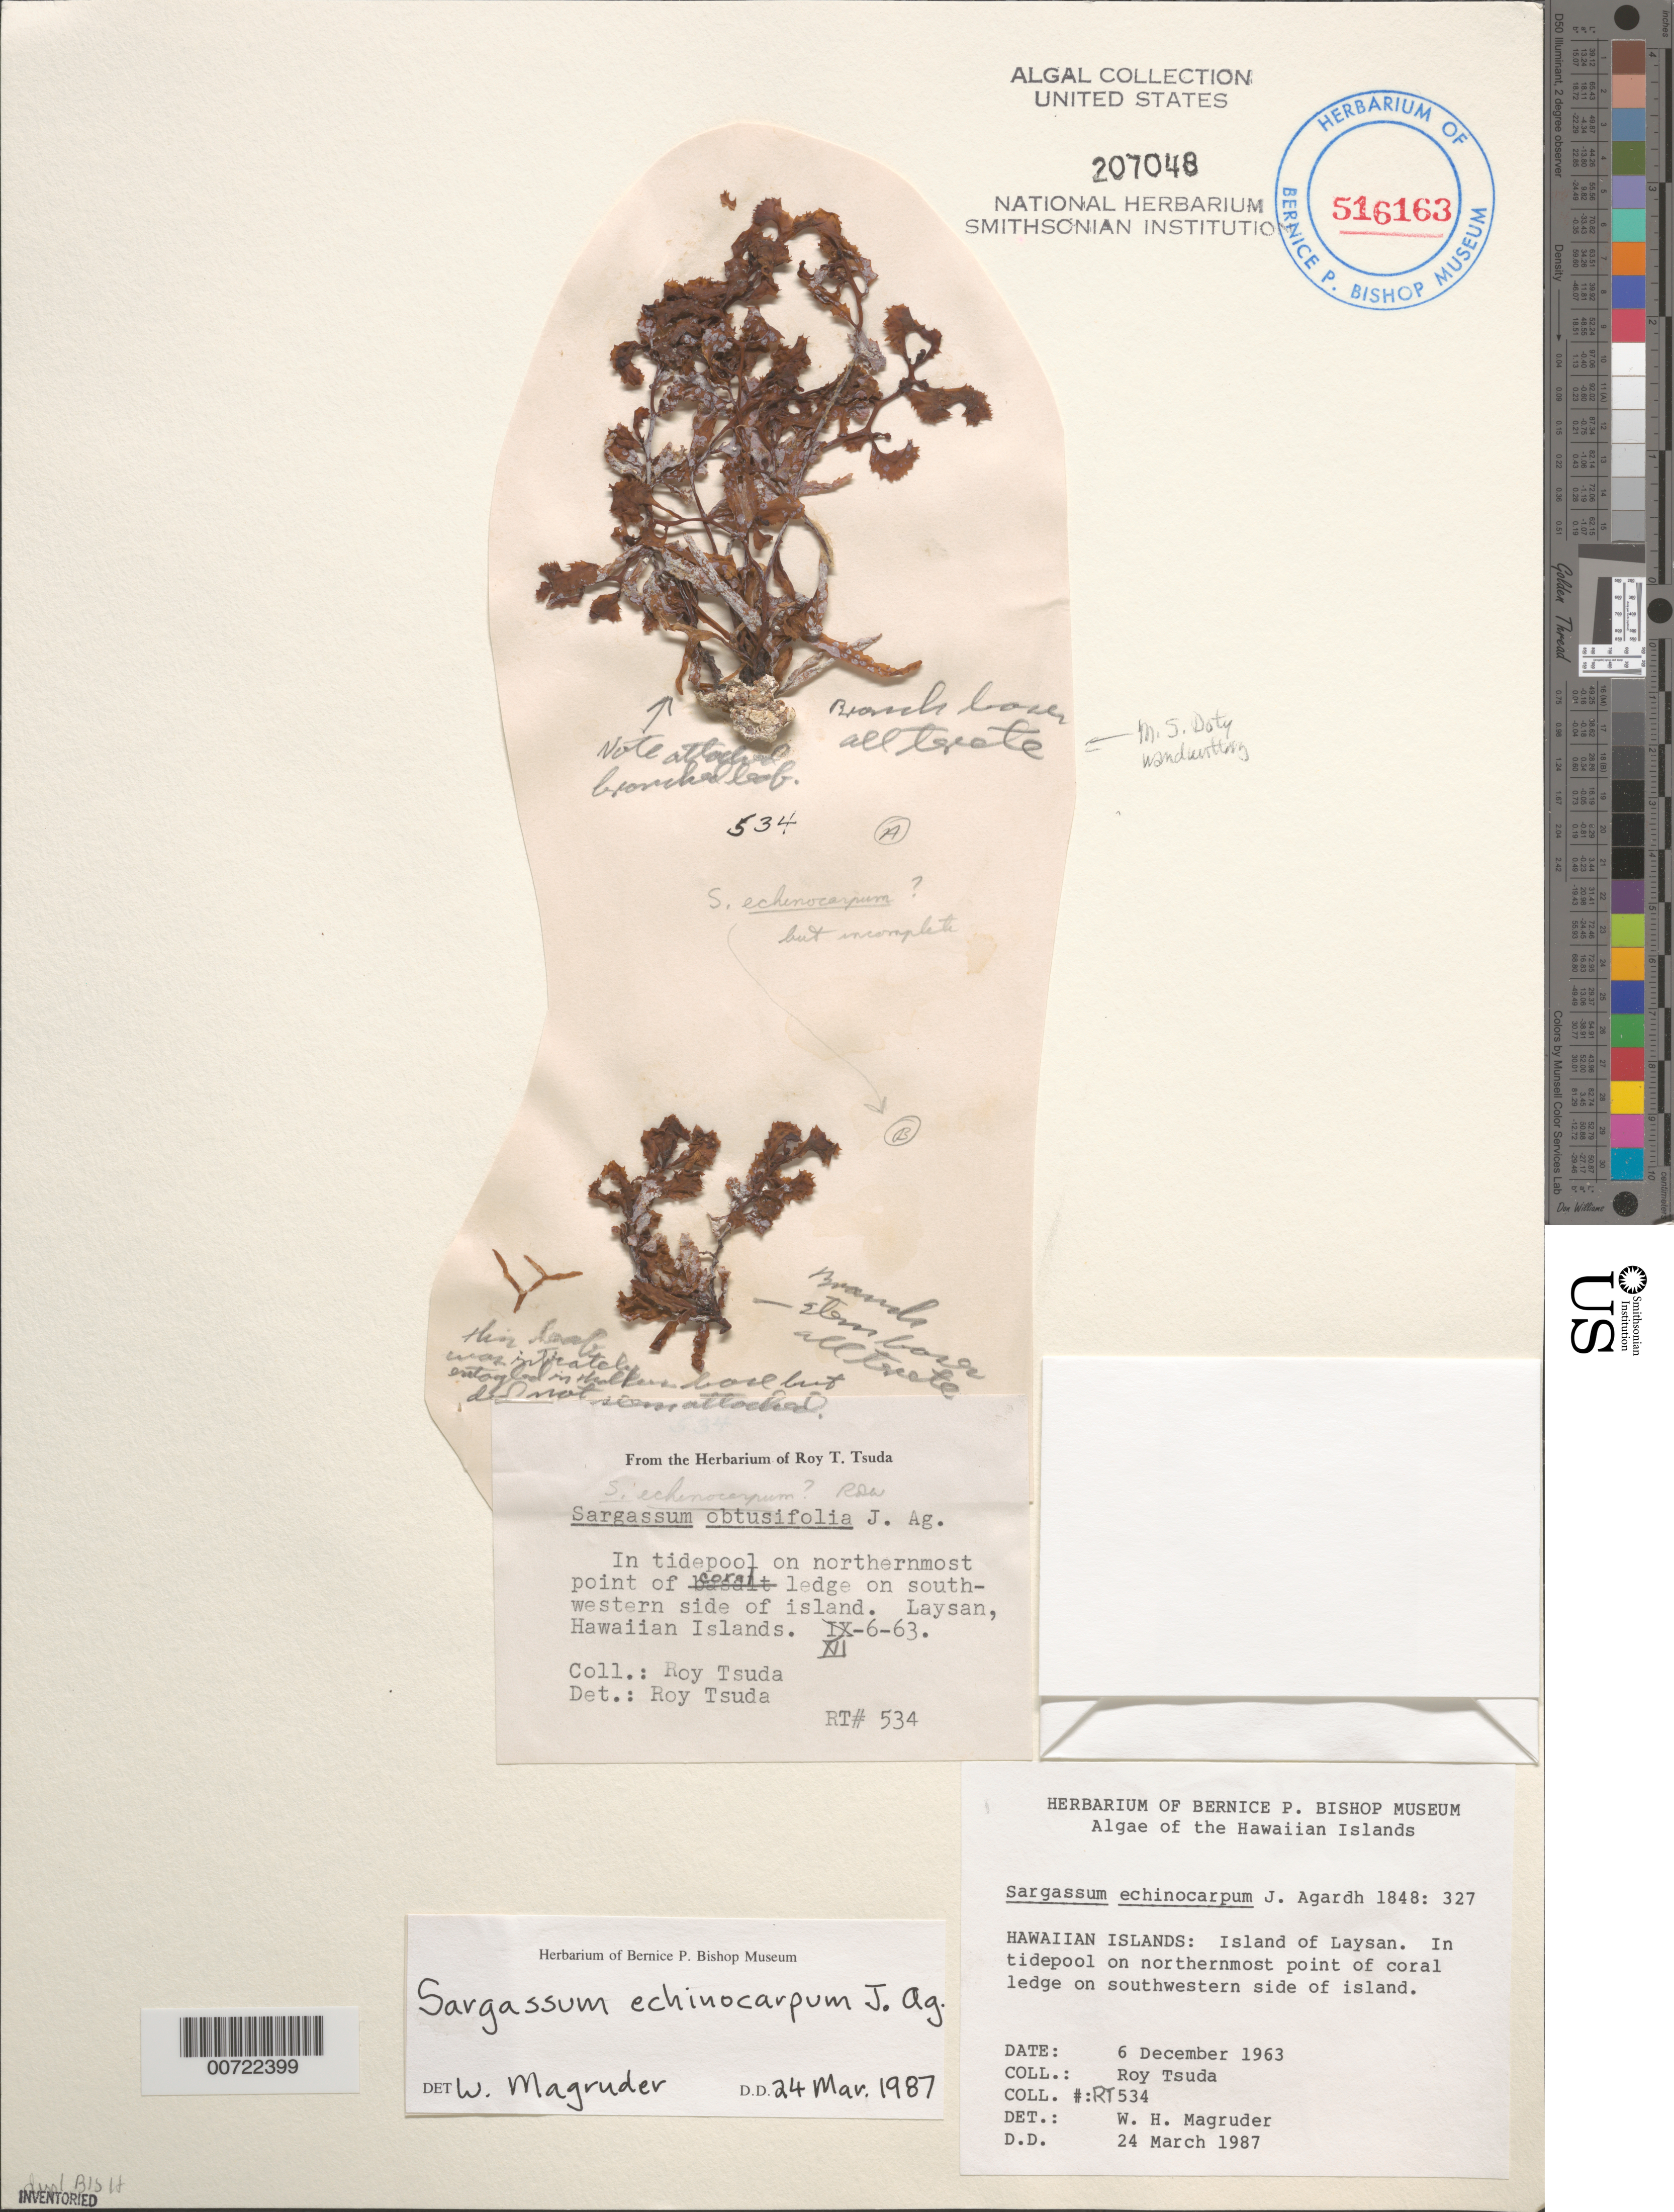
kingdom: Chromista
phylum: Ochrophyta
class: Phaeophyceae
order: Fucales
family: Sargassaceae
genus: Sargassum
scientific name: Sargassum aquifolium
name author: (Turner) C. Agardh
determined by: Algae name updating Project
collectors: R. Tsuda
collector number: RT 534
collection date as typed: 06 Dec 1963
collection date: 1963-12-06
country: United States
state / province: Hawaii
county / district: Honolulu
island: Laysan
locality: Southwestern side of island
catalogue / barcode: US 207048